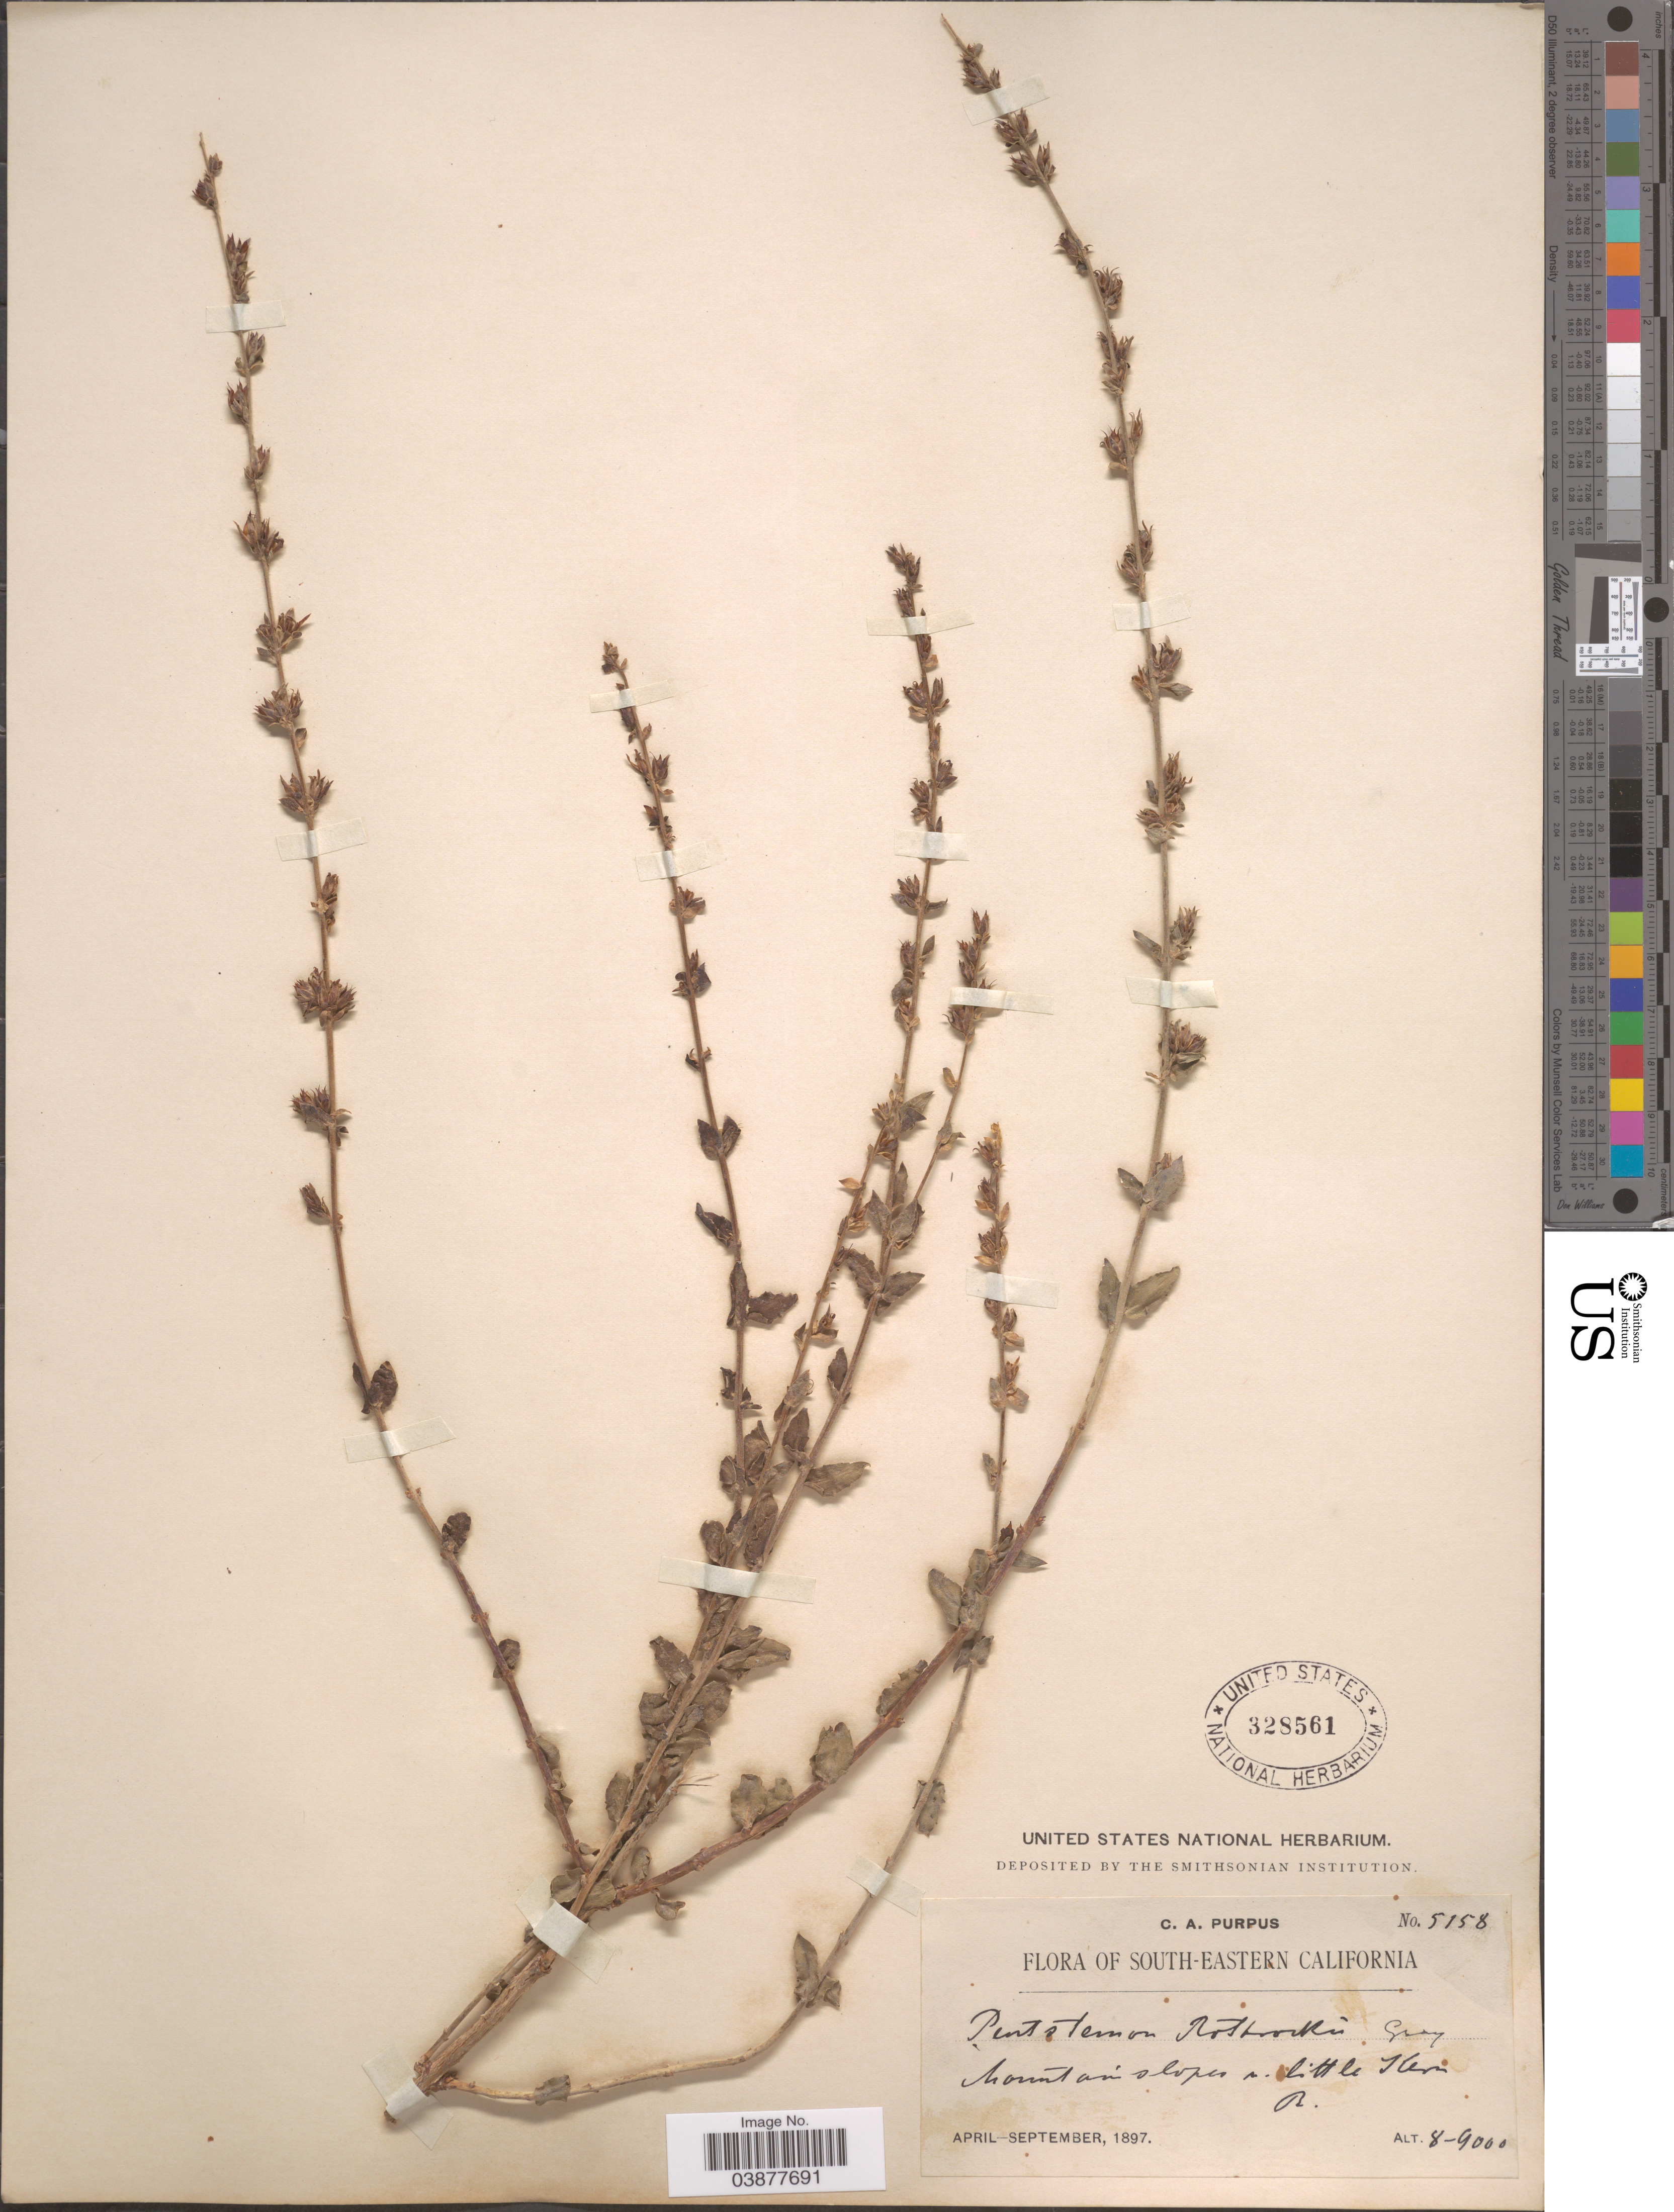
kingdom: Plantae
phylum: Tracheophyta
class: Magnoliopsida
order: Lamiales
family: Plantaginaceae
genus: Penstemon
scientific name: Penstemon rothrockii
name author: A. Gray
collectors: C. A. Purpus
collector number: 5158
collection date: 1897-04/1897-09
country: United States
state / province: California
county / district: Kern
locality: South-Eastern California. Mountain slopes n. Little Kern R.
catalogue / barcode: US 328561